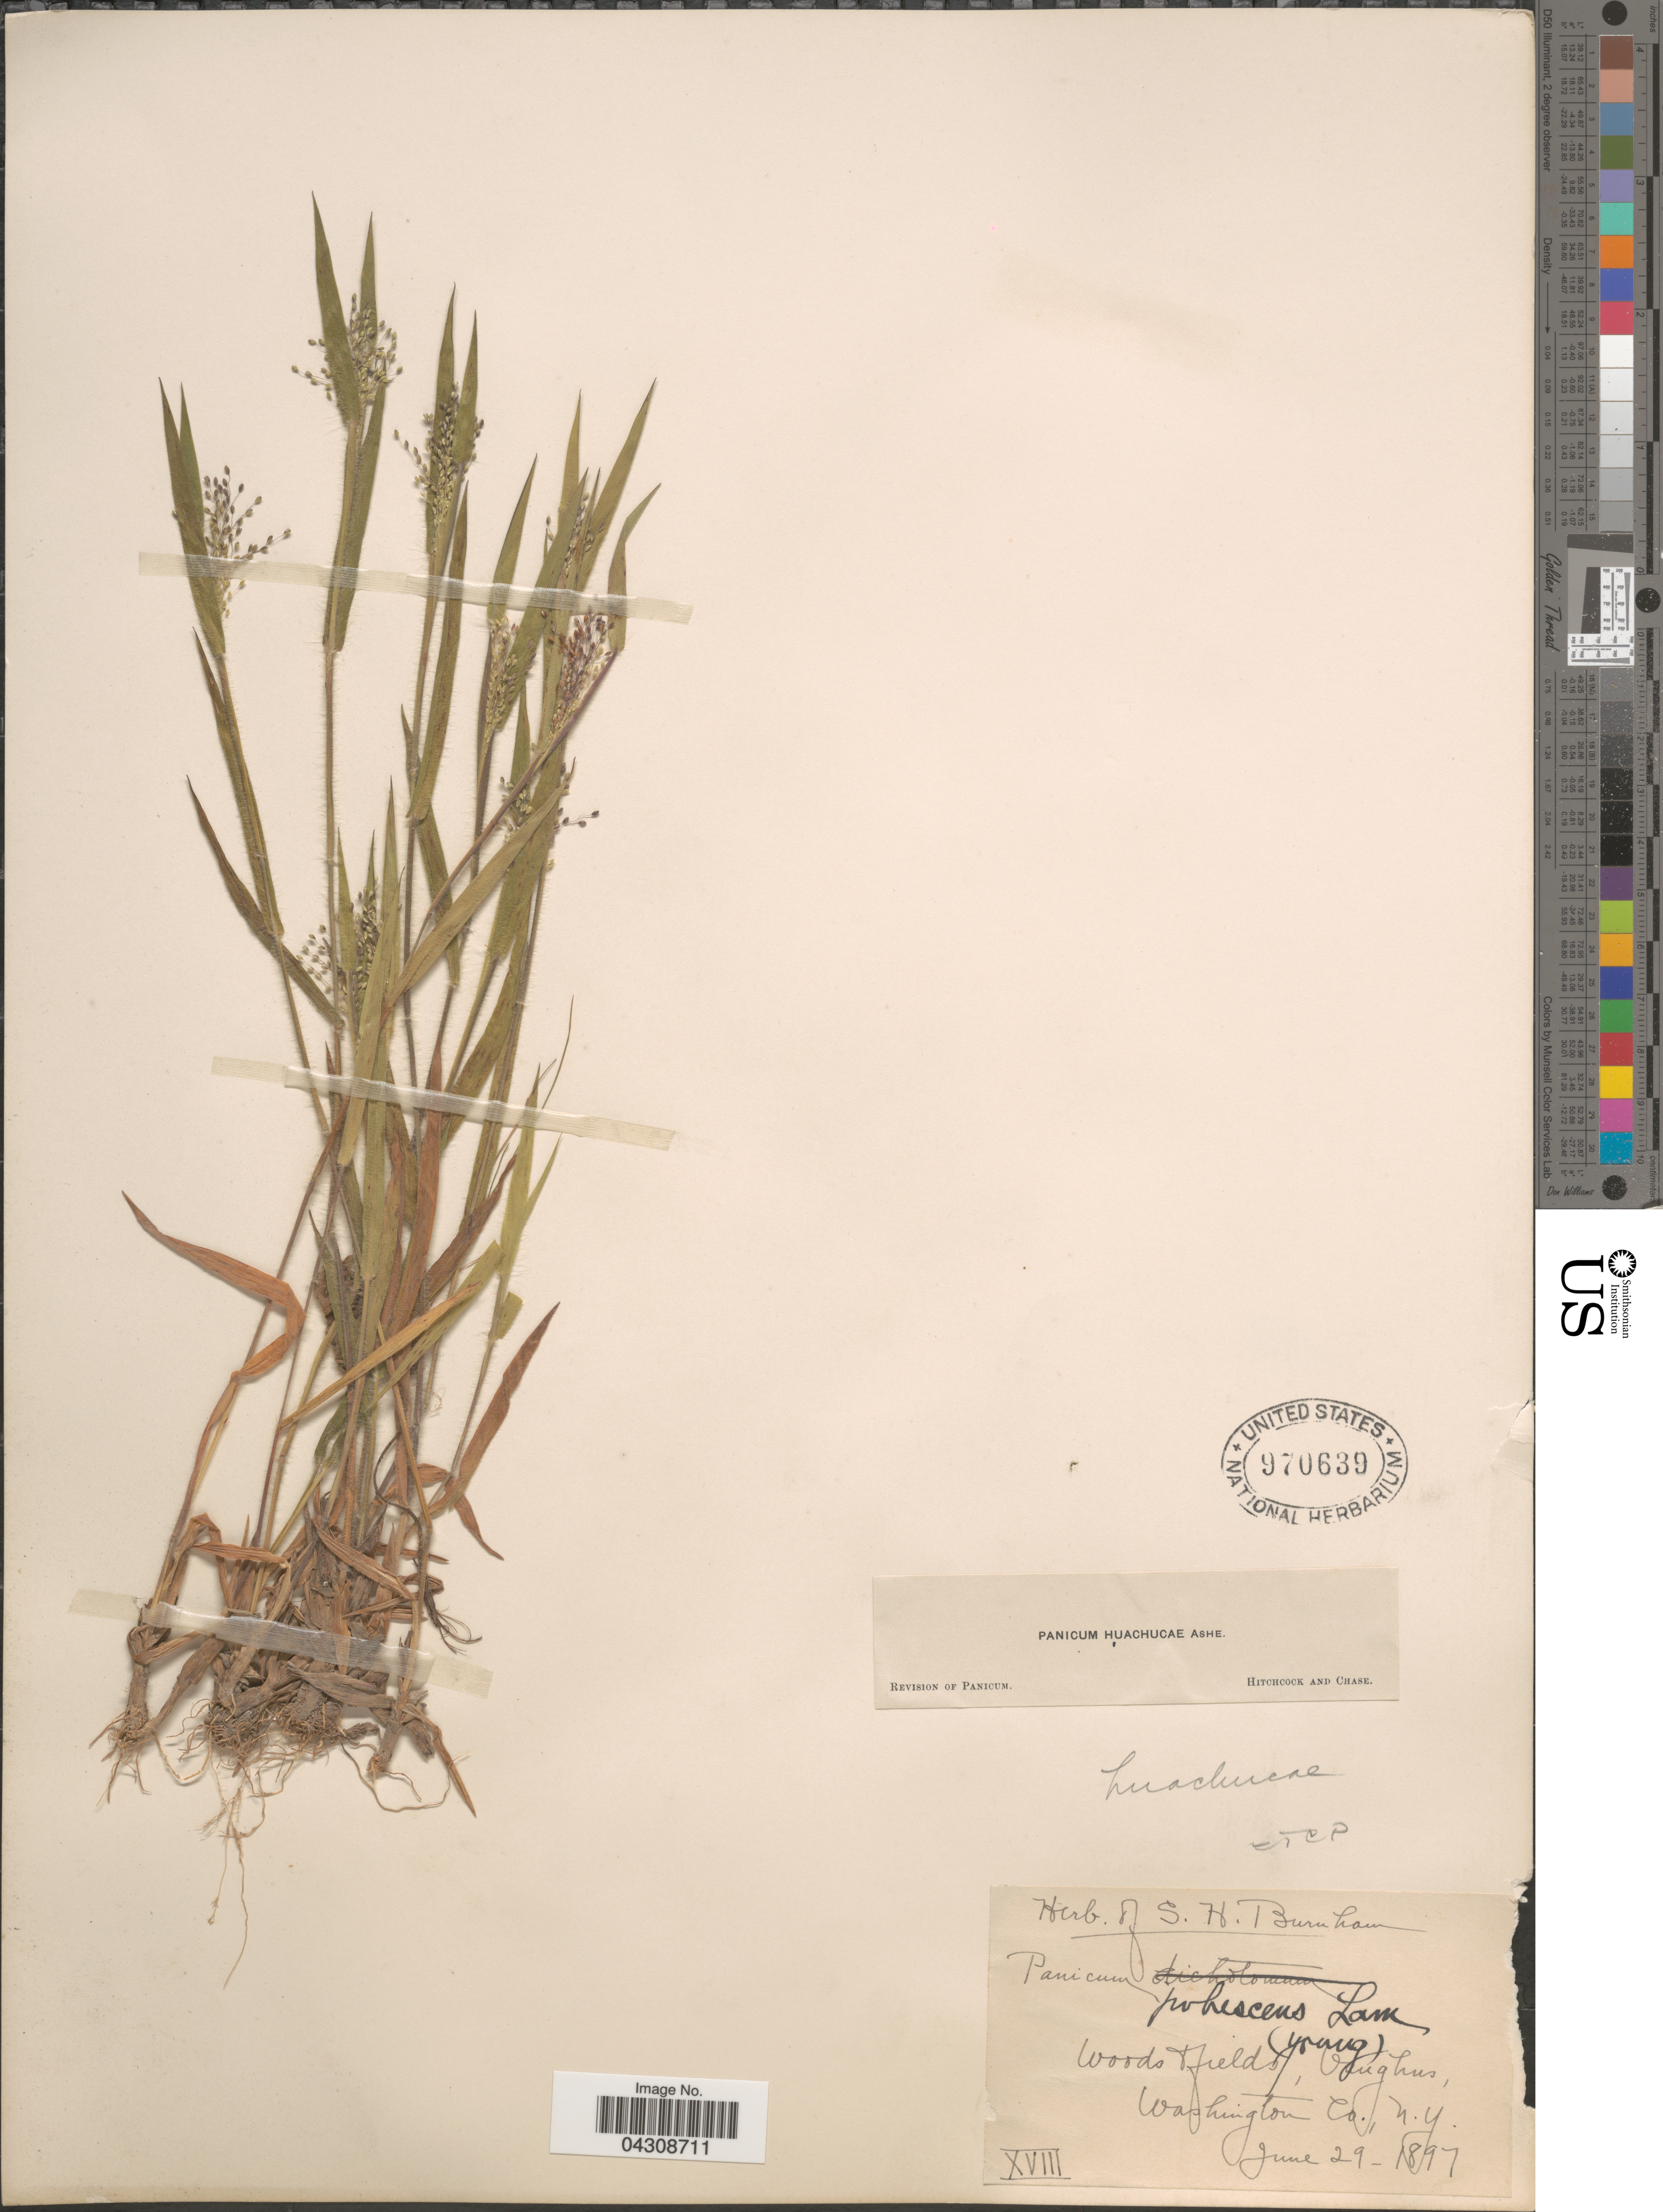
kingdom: Plantae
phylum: Tracheophyta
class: Liliopsida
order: Poales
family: Poaceae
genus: Dichanthelium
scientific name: Dichanthelium acuminatum var. acuminatum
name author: (Sw.) Gould & C.A. Clark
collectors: ex herb. S.H. Burnham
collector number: XVIII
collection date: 1897-06-29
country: United States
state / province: New York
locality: Woods of fields, Vaughns, Washington Co.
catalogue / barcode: US 970639